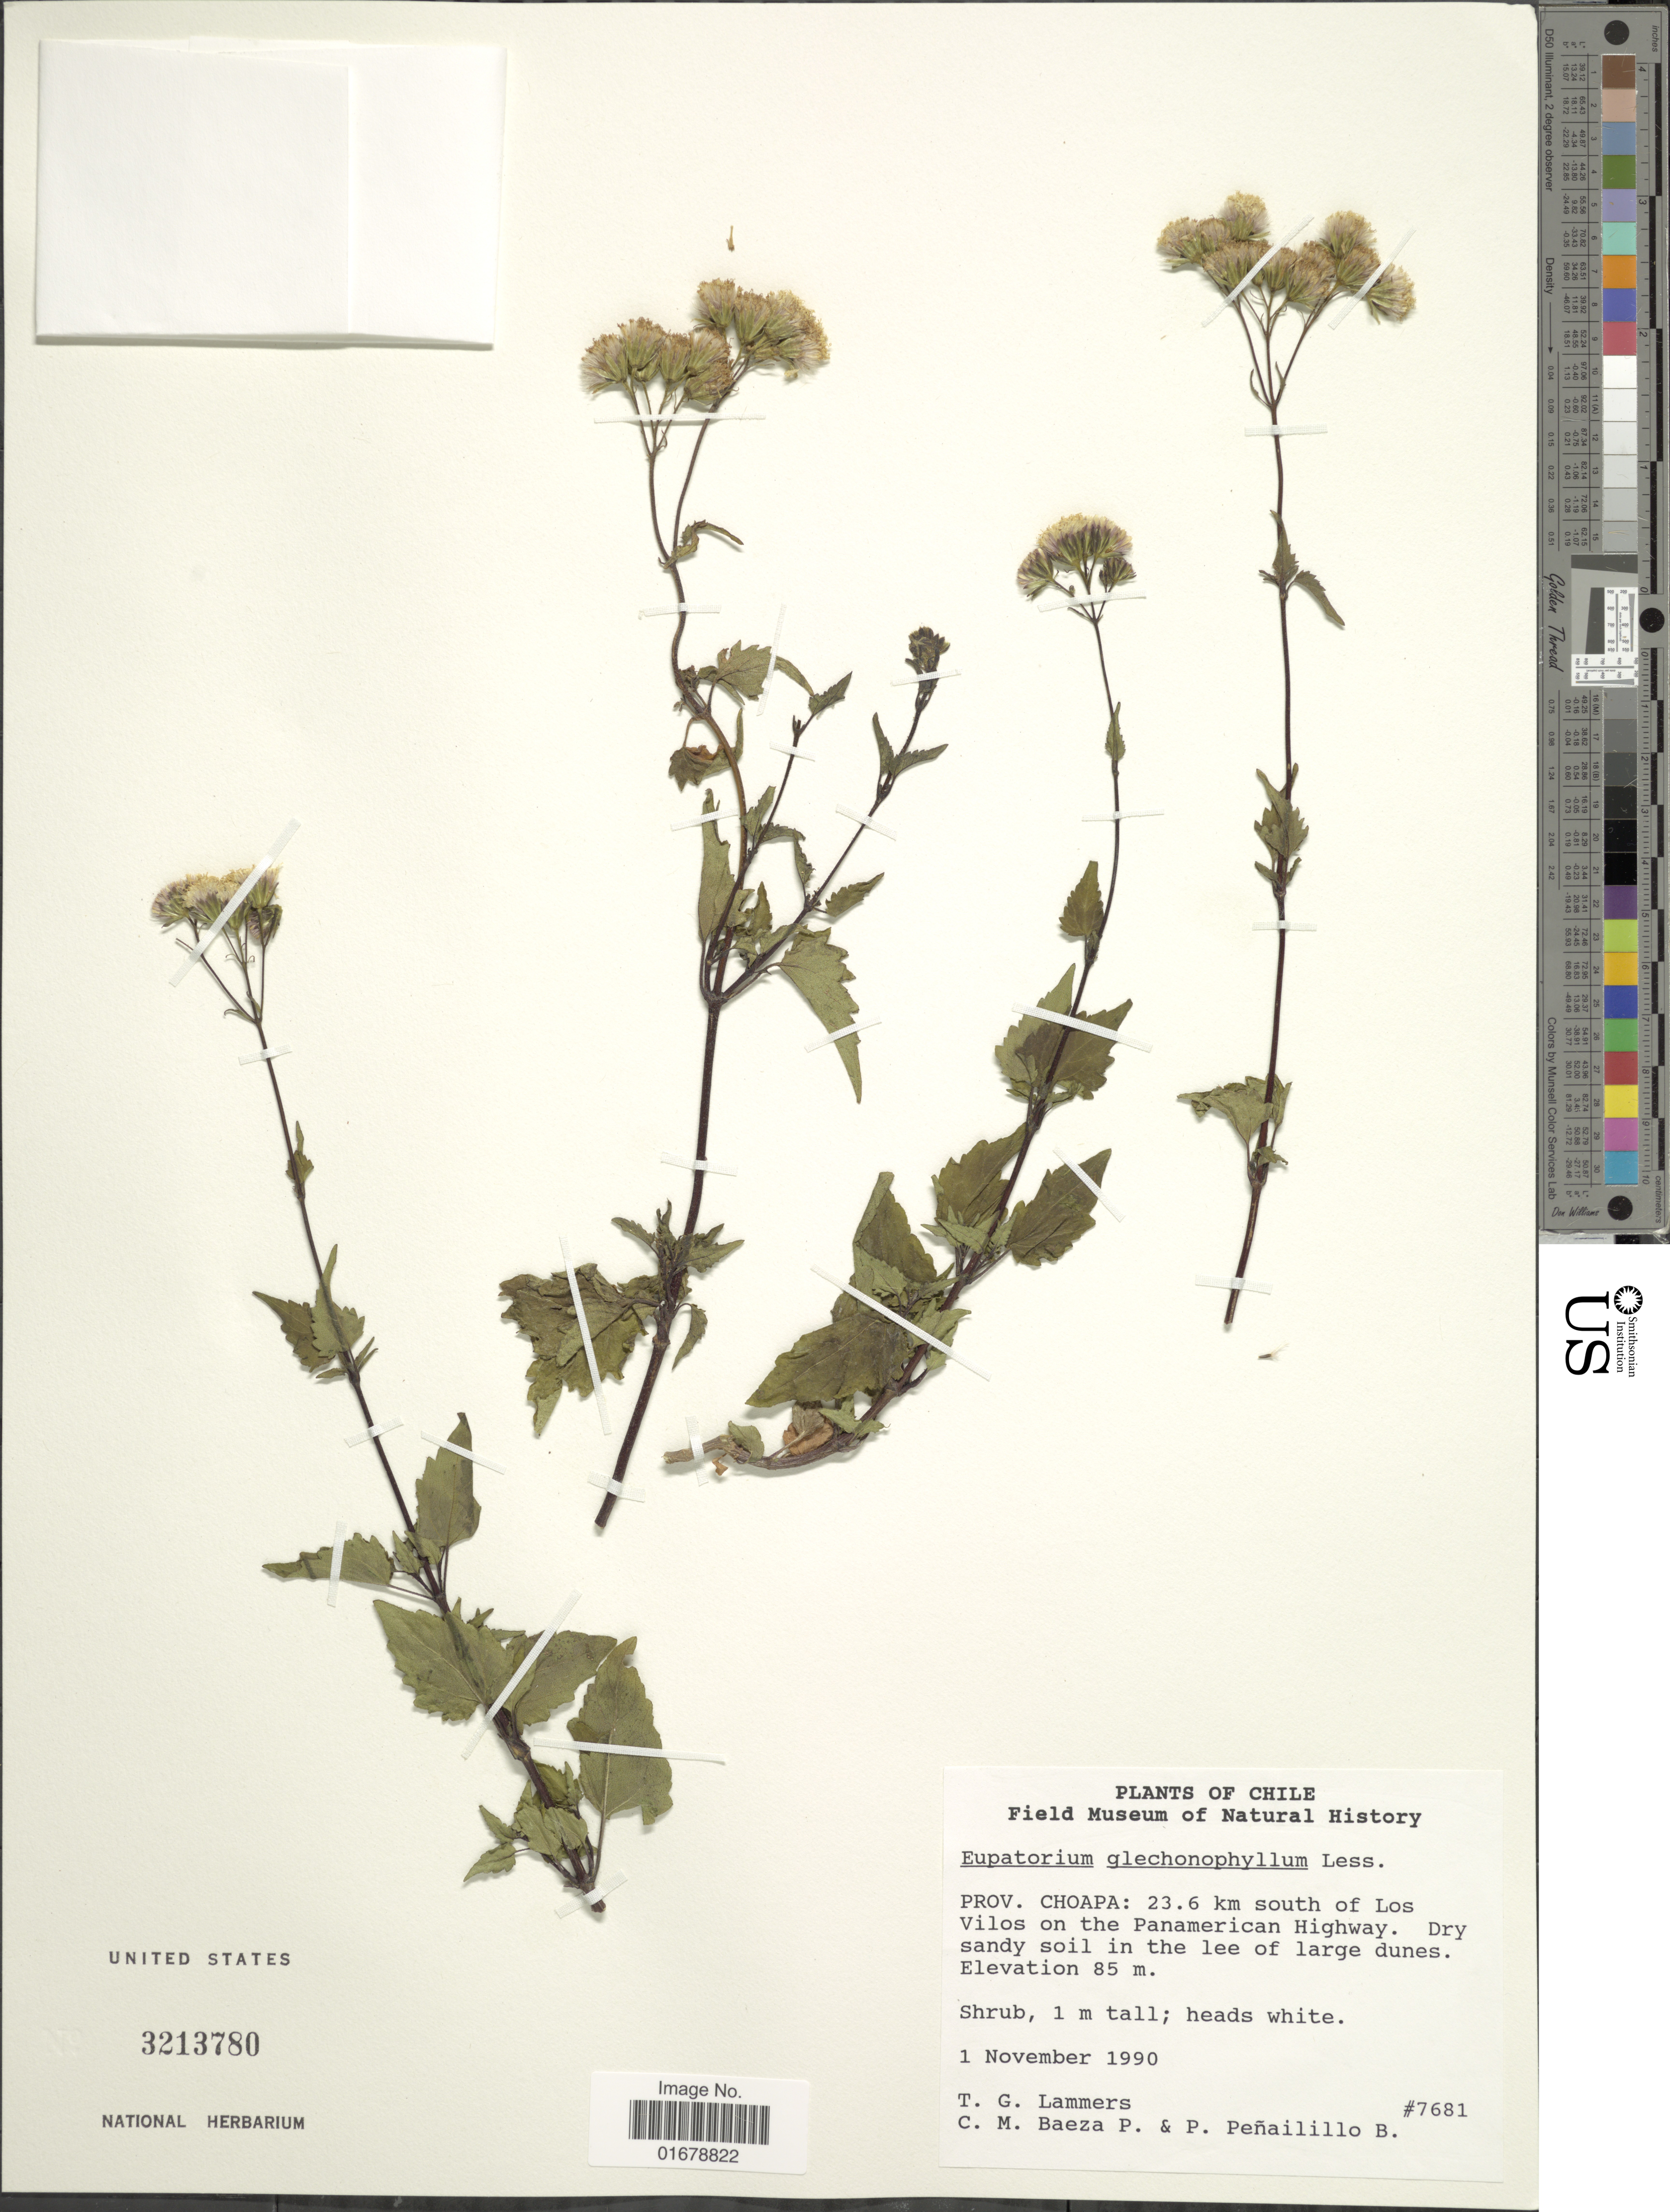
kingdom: Plantae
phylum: Tracheophyta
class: Magnoliopsida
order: Asterales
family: Asteraceae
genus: Ageratina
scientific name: Ageratina glechonophylla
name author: (Less.) R.M. King & H. Rob.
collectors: T. Lammers, C. Baeza & P. Peñailillo B.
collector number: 7681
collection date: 1990-11-01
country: Chile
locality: Prov.: Choapa: 23.6 km south of Los Vilos on the Panamerican Highway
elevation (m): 85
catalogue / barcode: US 3213780